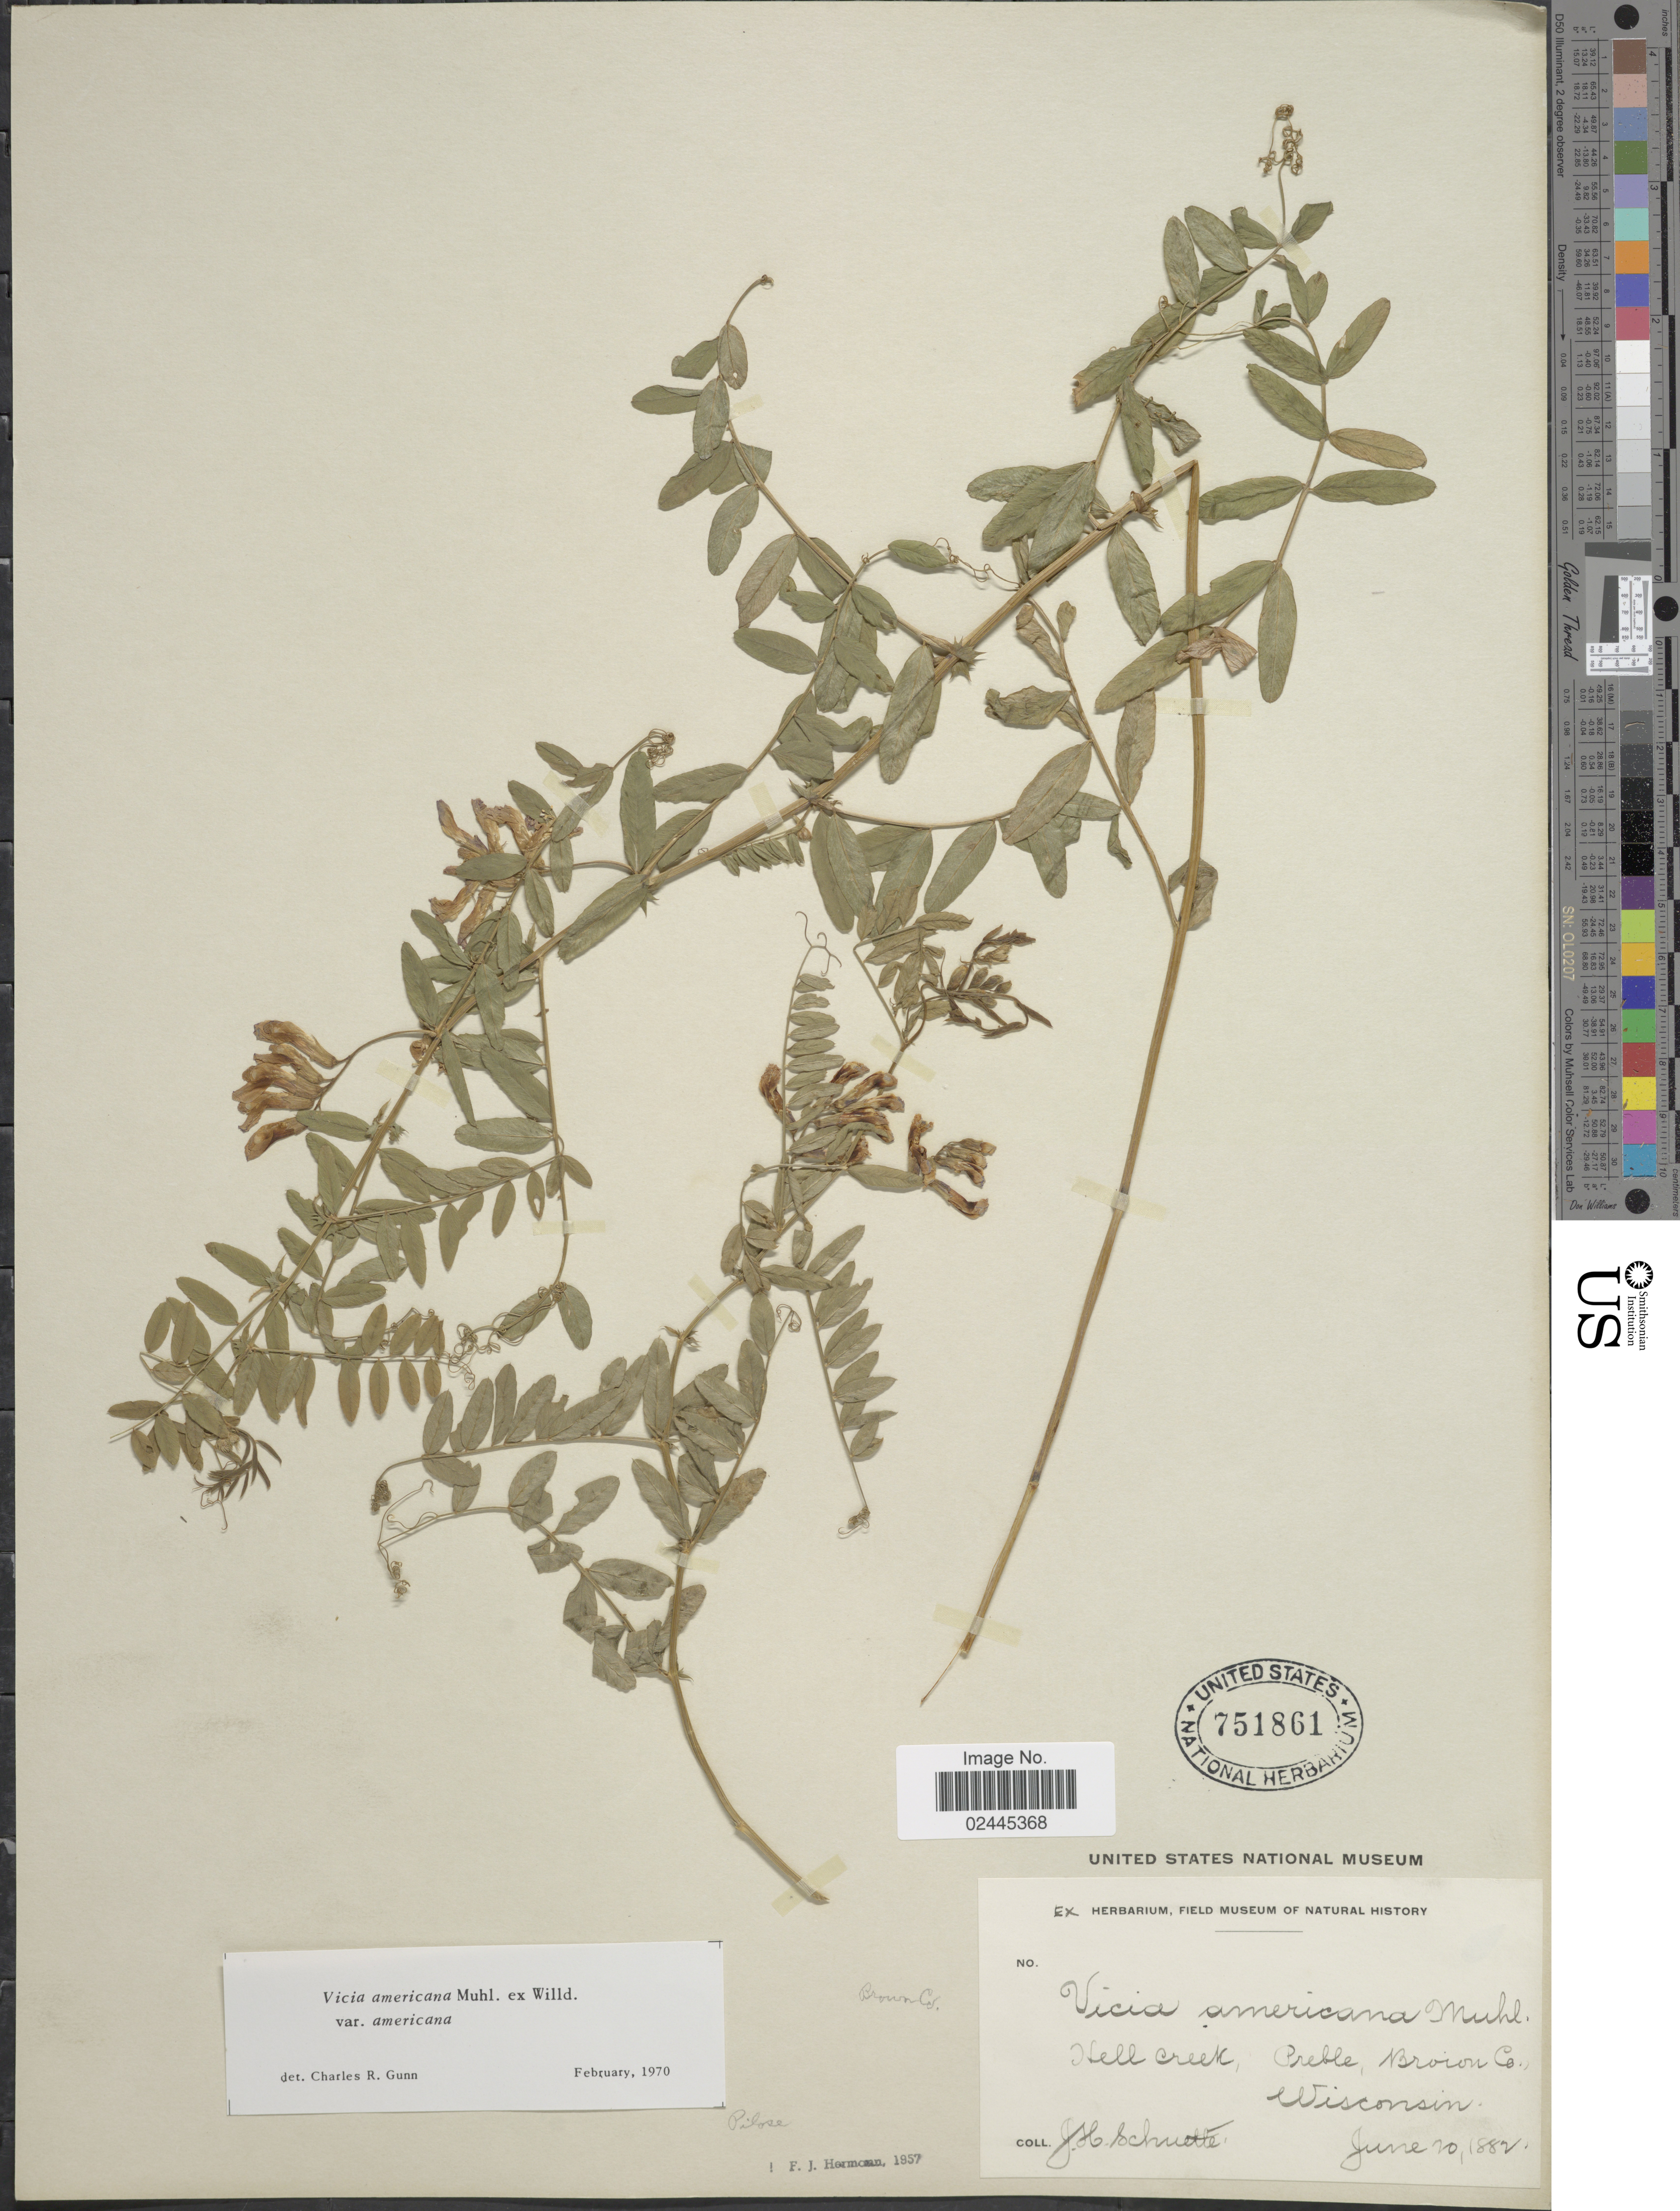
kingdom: Plantae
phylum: Tracheophyta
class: Magnoliopsida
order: Fabales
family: Fabaceae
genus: Vicia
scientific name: Vicia americana var. americana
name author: Muhl. ex Willd.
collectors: J. H. Schuette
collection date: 1882-06-20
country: United States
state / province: Wisconsin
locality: Hell Creek, Preble, Broion Co., Wisconsin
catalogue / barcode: US 751861